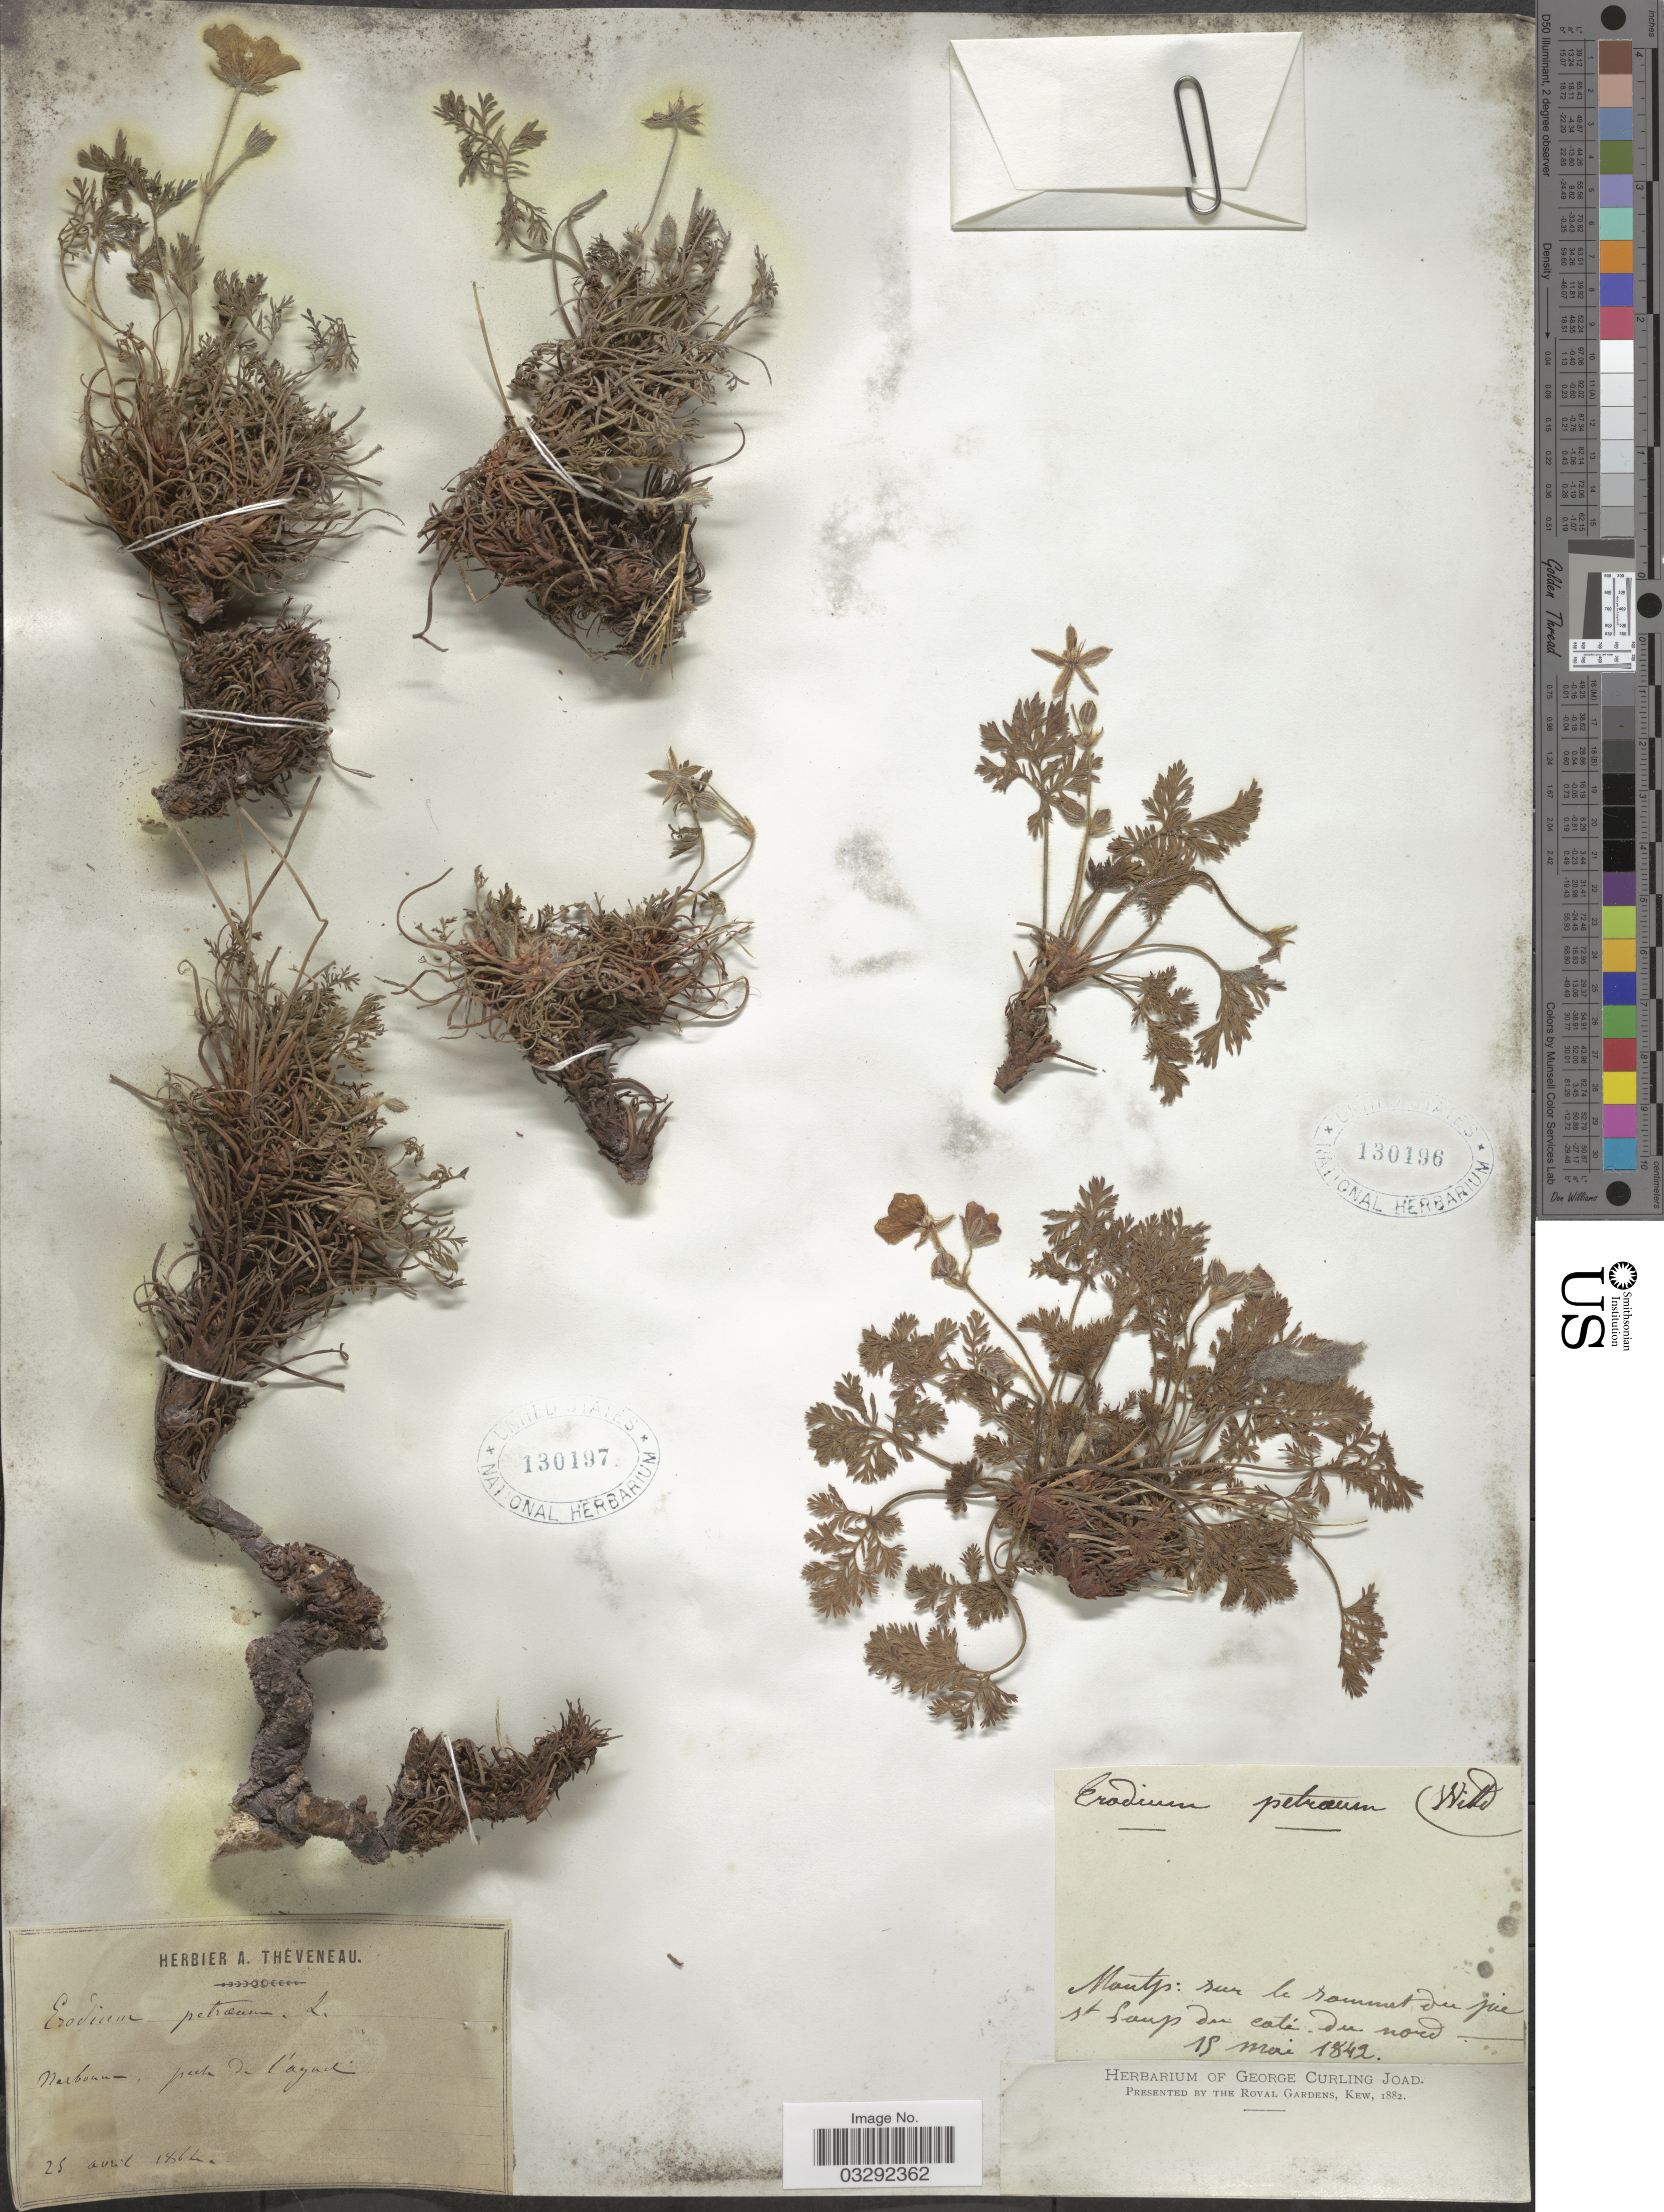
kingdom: Plantae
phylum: Tracheophyta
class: Magnoliopsida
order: Geraniales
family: Geraniaceae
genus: Erodium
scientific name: Erodium petraeum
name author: (Gouan) Willd.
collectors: ex herb. George Curling Joad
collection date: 1842-05-15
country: France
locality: Montp: sur le sommet du pic St Loup du coté du nord.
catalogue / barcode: US 130196